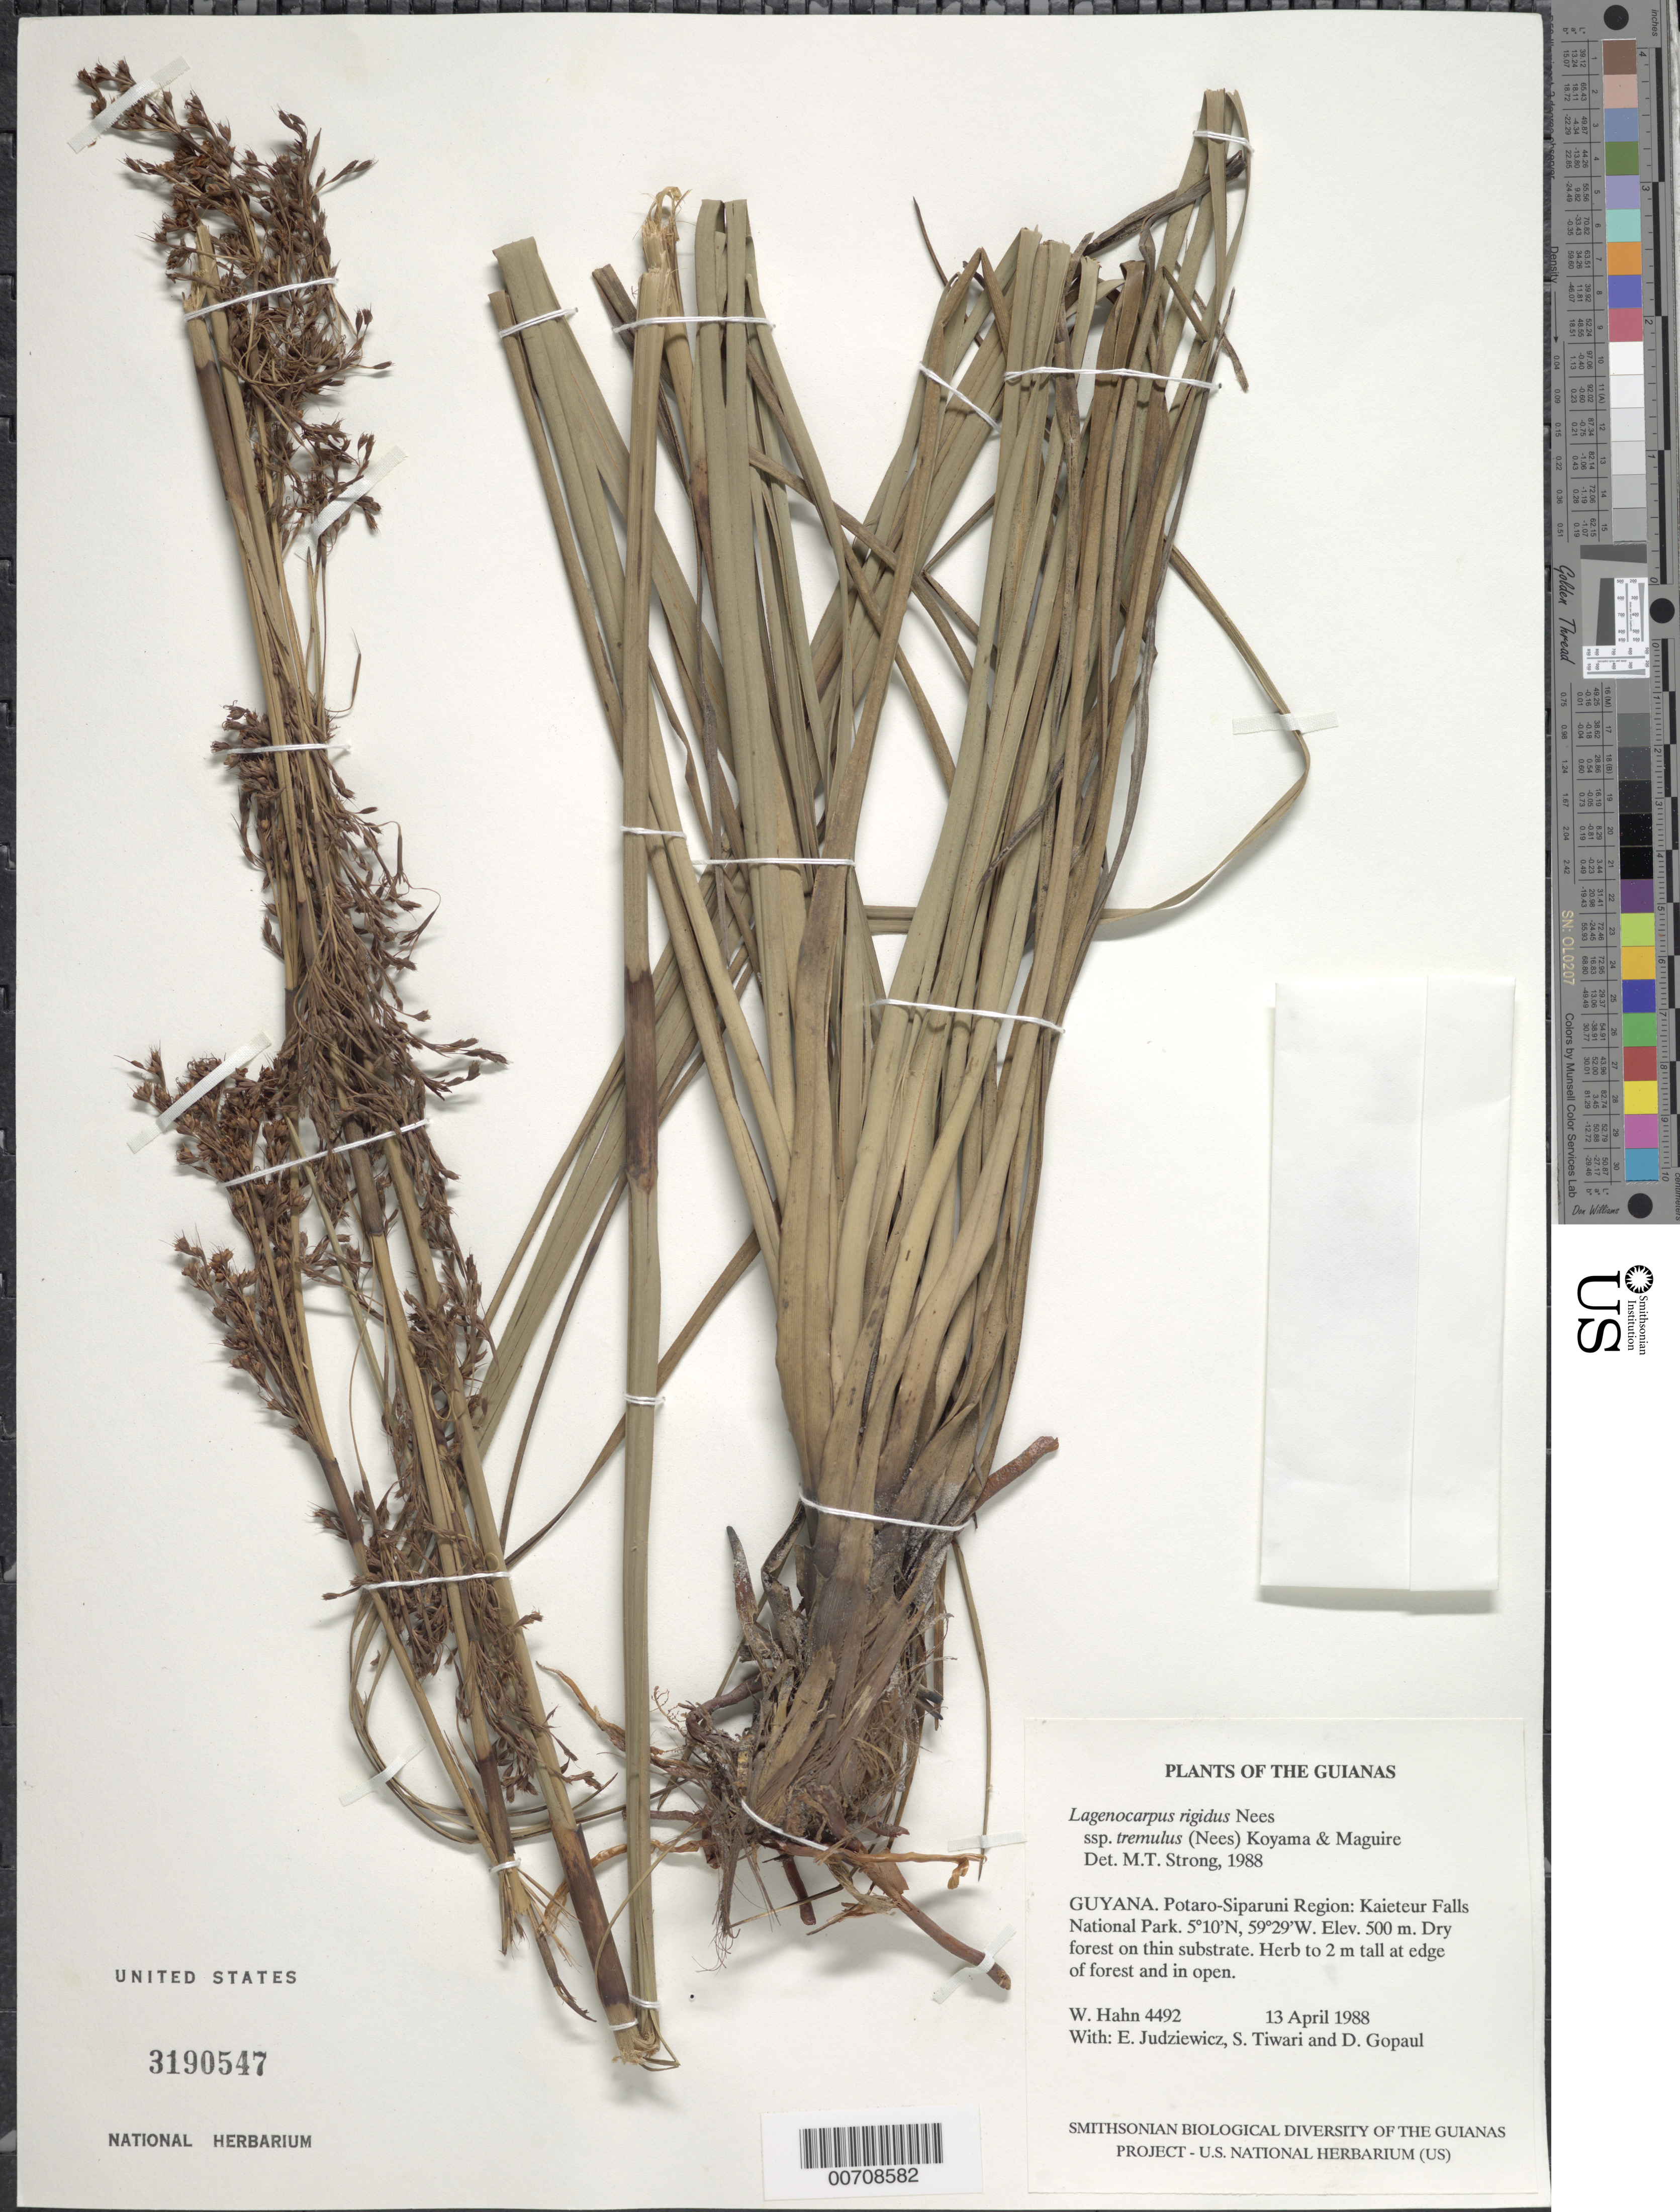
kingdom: Plantae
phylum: Tracheophyta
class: Liliopsida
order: Poales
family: Cyperaceae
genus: Lagenocarpus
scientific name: Lagenocarpus rigidus subsp. tremulus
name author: (Nees) T. Koyama & Maguire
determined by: Strong, M. T., (US), Smithsonian Institution - National Museum of Natural History (UNITED STATES)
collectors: W. Hahn, E. J. Judziewicz, S. Tiwari & D. Gopaul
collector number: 4492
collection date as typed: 13 April 1988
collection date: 1988-04-13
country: Guyana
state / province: Potaro-Siparuni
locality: Kaieteur Falls National Park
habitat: Dry forest on thin substrate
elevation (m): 500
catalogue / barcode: US 3190547